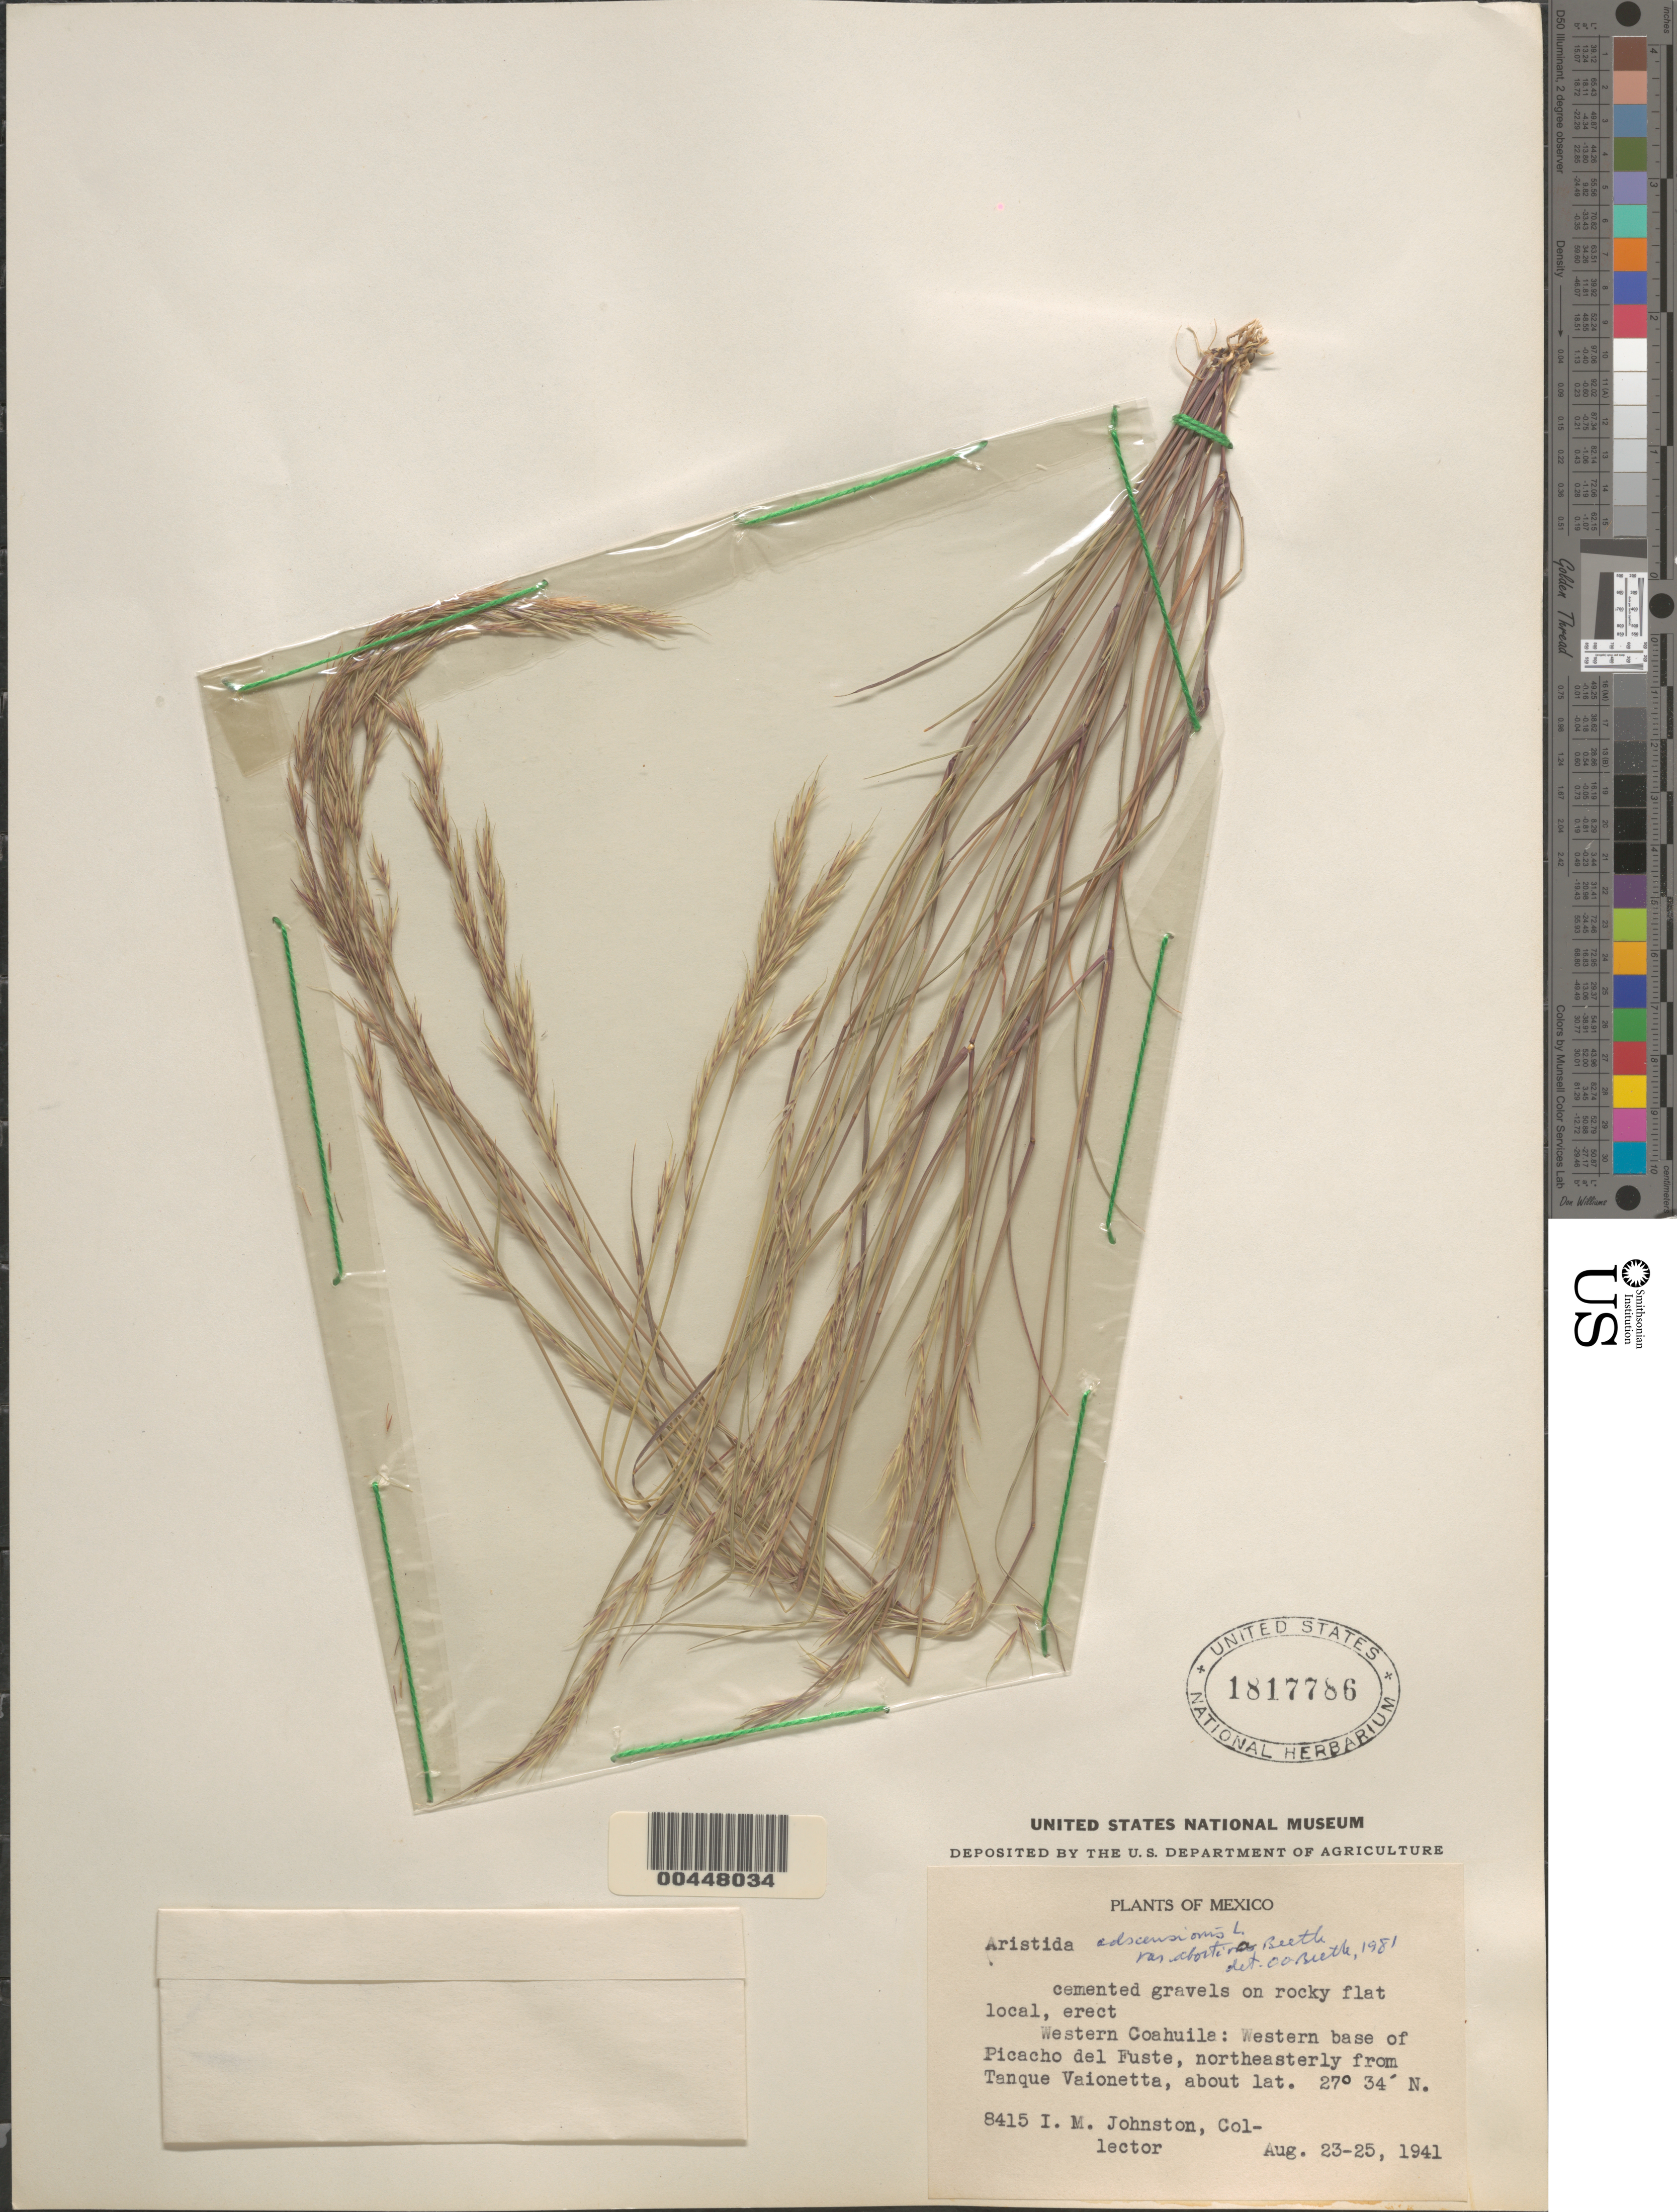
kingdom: Plantae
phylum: Tracheophyta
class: Liliopsida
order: Poales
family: Poaceae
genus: Aristida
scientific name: Aristida adscensionis var. abortiva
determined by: Beetle, O. A.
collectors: I.M. Johnston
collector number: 8415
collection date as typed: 23 Aug 1941 to 25 Aug 1941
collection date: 1941-08-23/1941-08-25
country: Mexico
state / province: Coahuila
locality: Western Coahuila, western base of Picacho del Fuste, NE from Tanque Vaionetta (lat/long recorded as: lat=27:34:0:N long=:::W)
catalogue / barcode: US 1817786